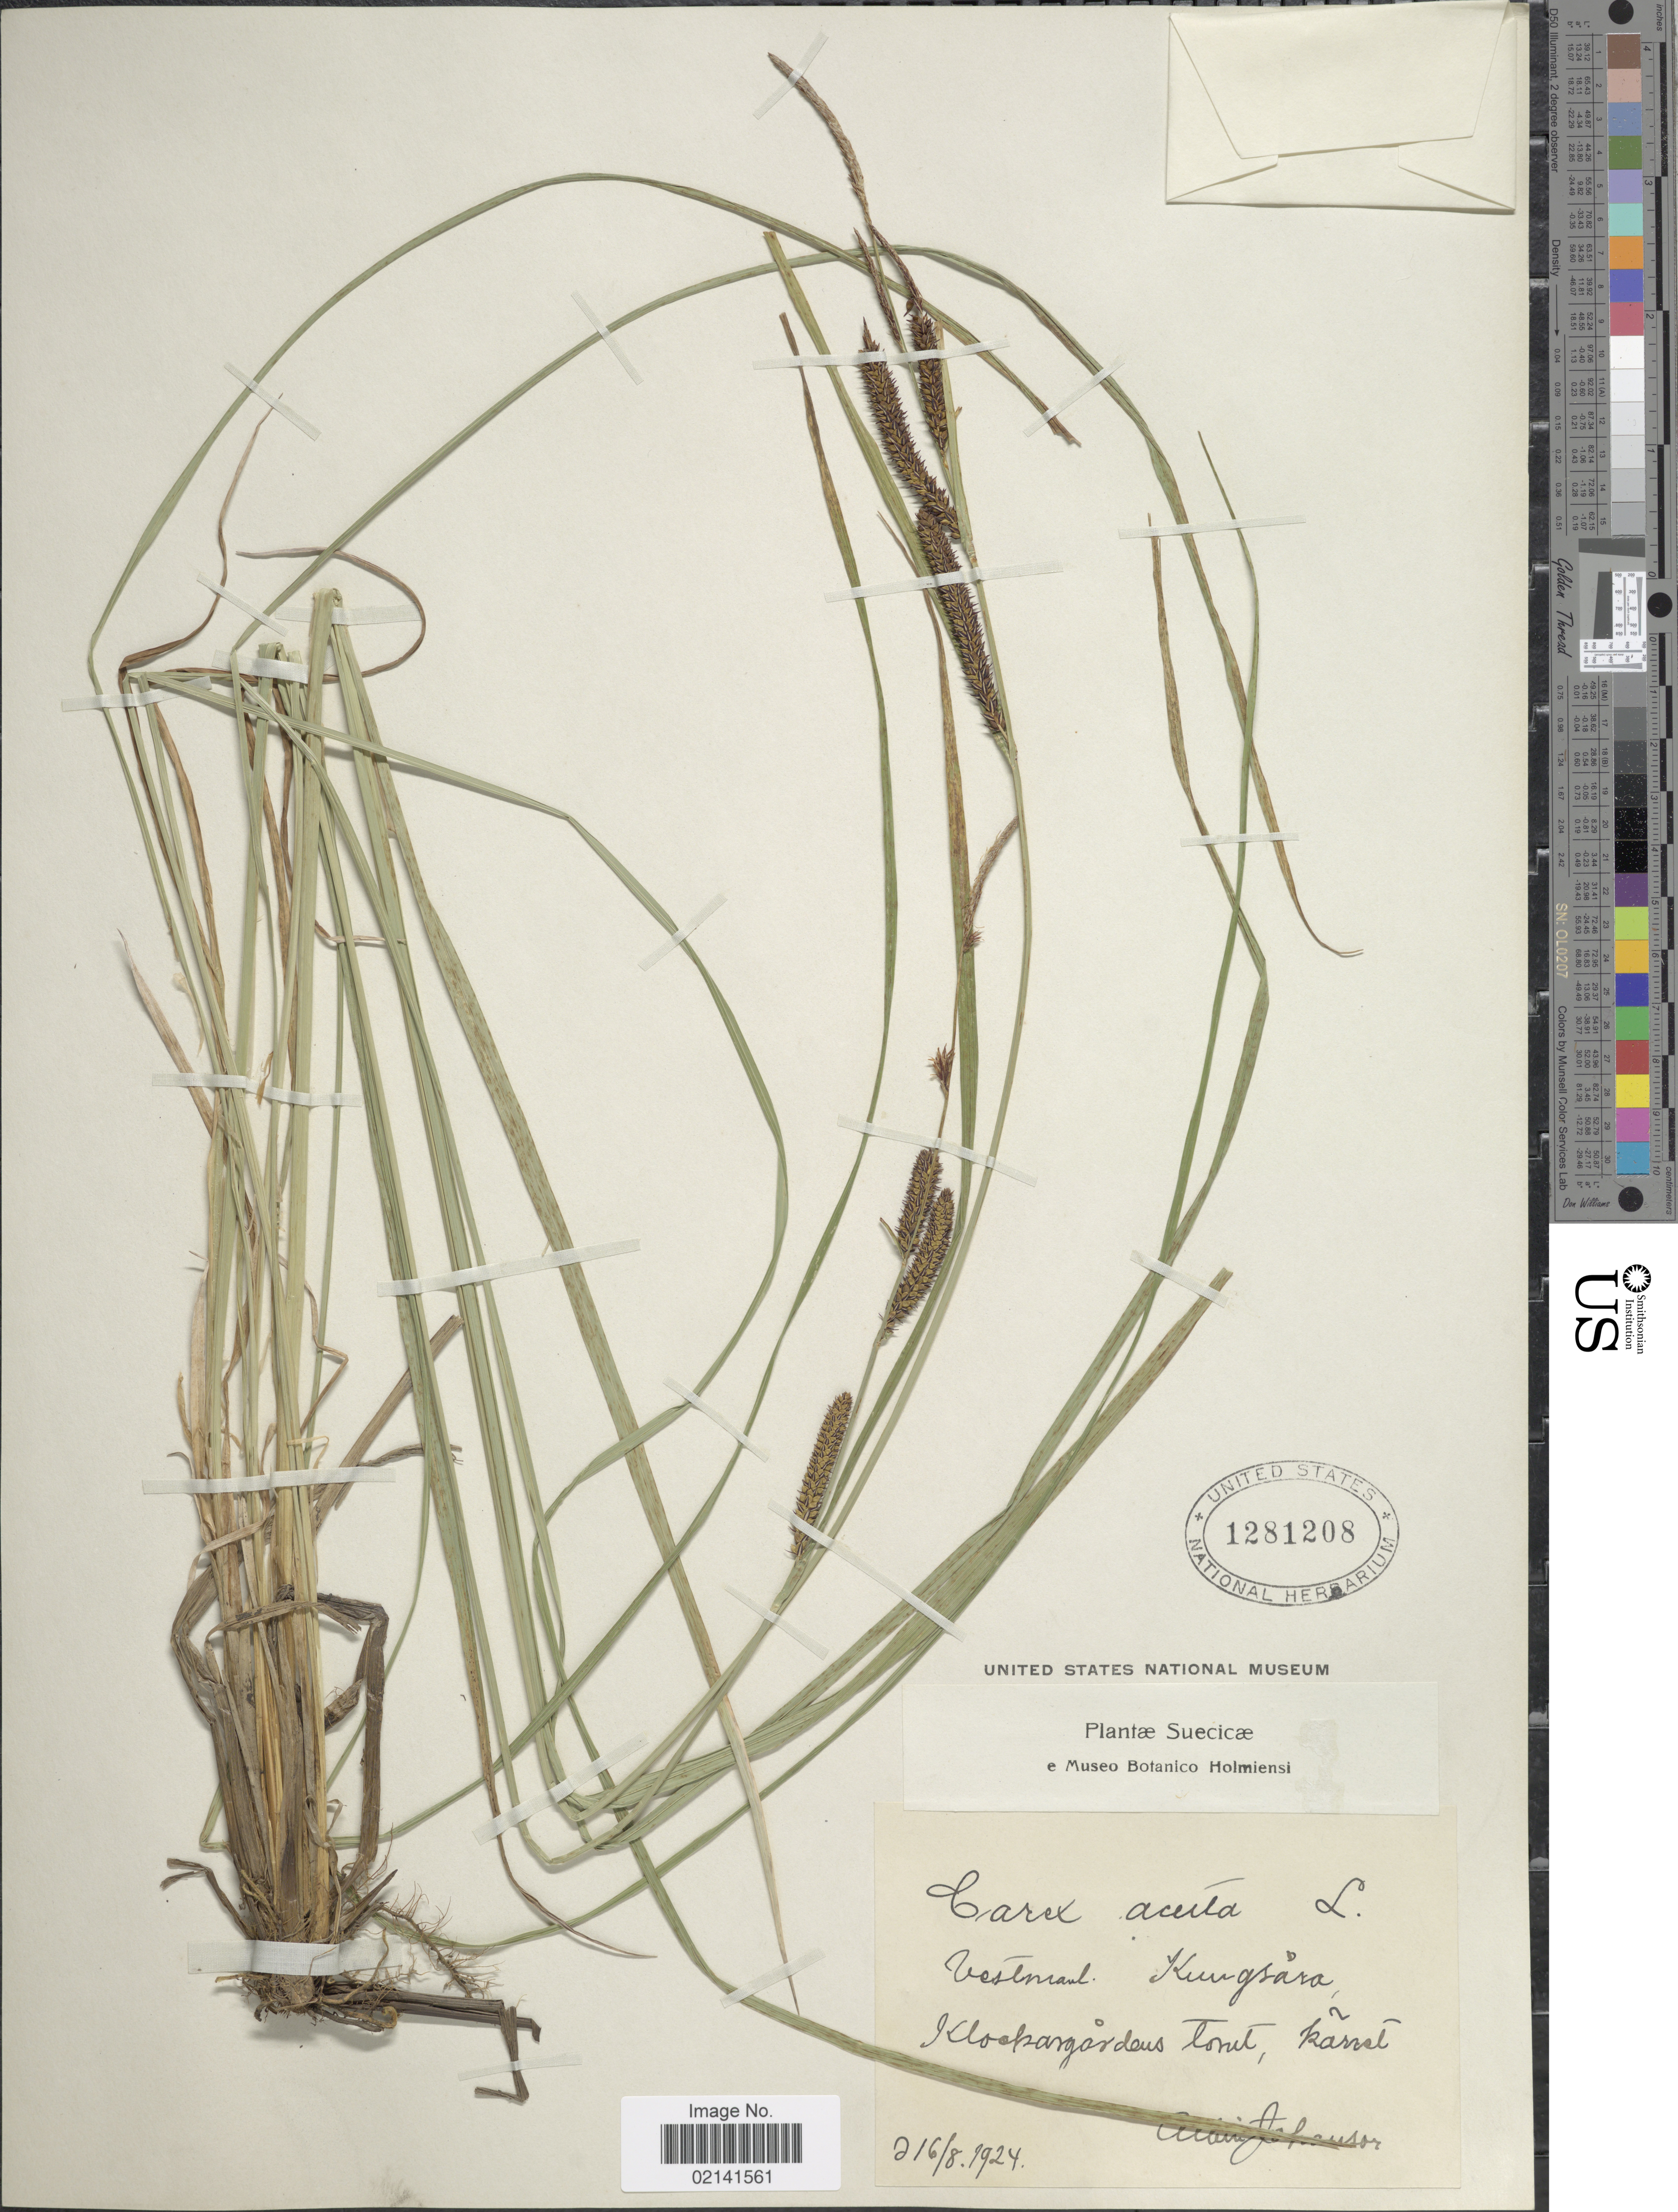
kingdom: Plantae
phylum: Tracheophyta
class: Liliopsida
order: Poales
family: Cyperaceae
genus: Carex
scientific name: Carex acuta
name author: L.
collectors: A. Johanson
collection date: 1924-08-06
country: Sweden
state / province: Vastmanland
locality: Vestmanl. Kungsara, Klockasgar deus Tonet , karret.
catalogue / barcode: US 1281208